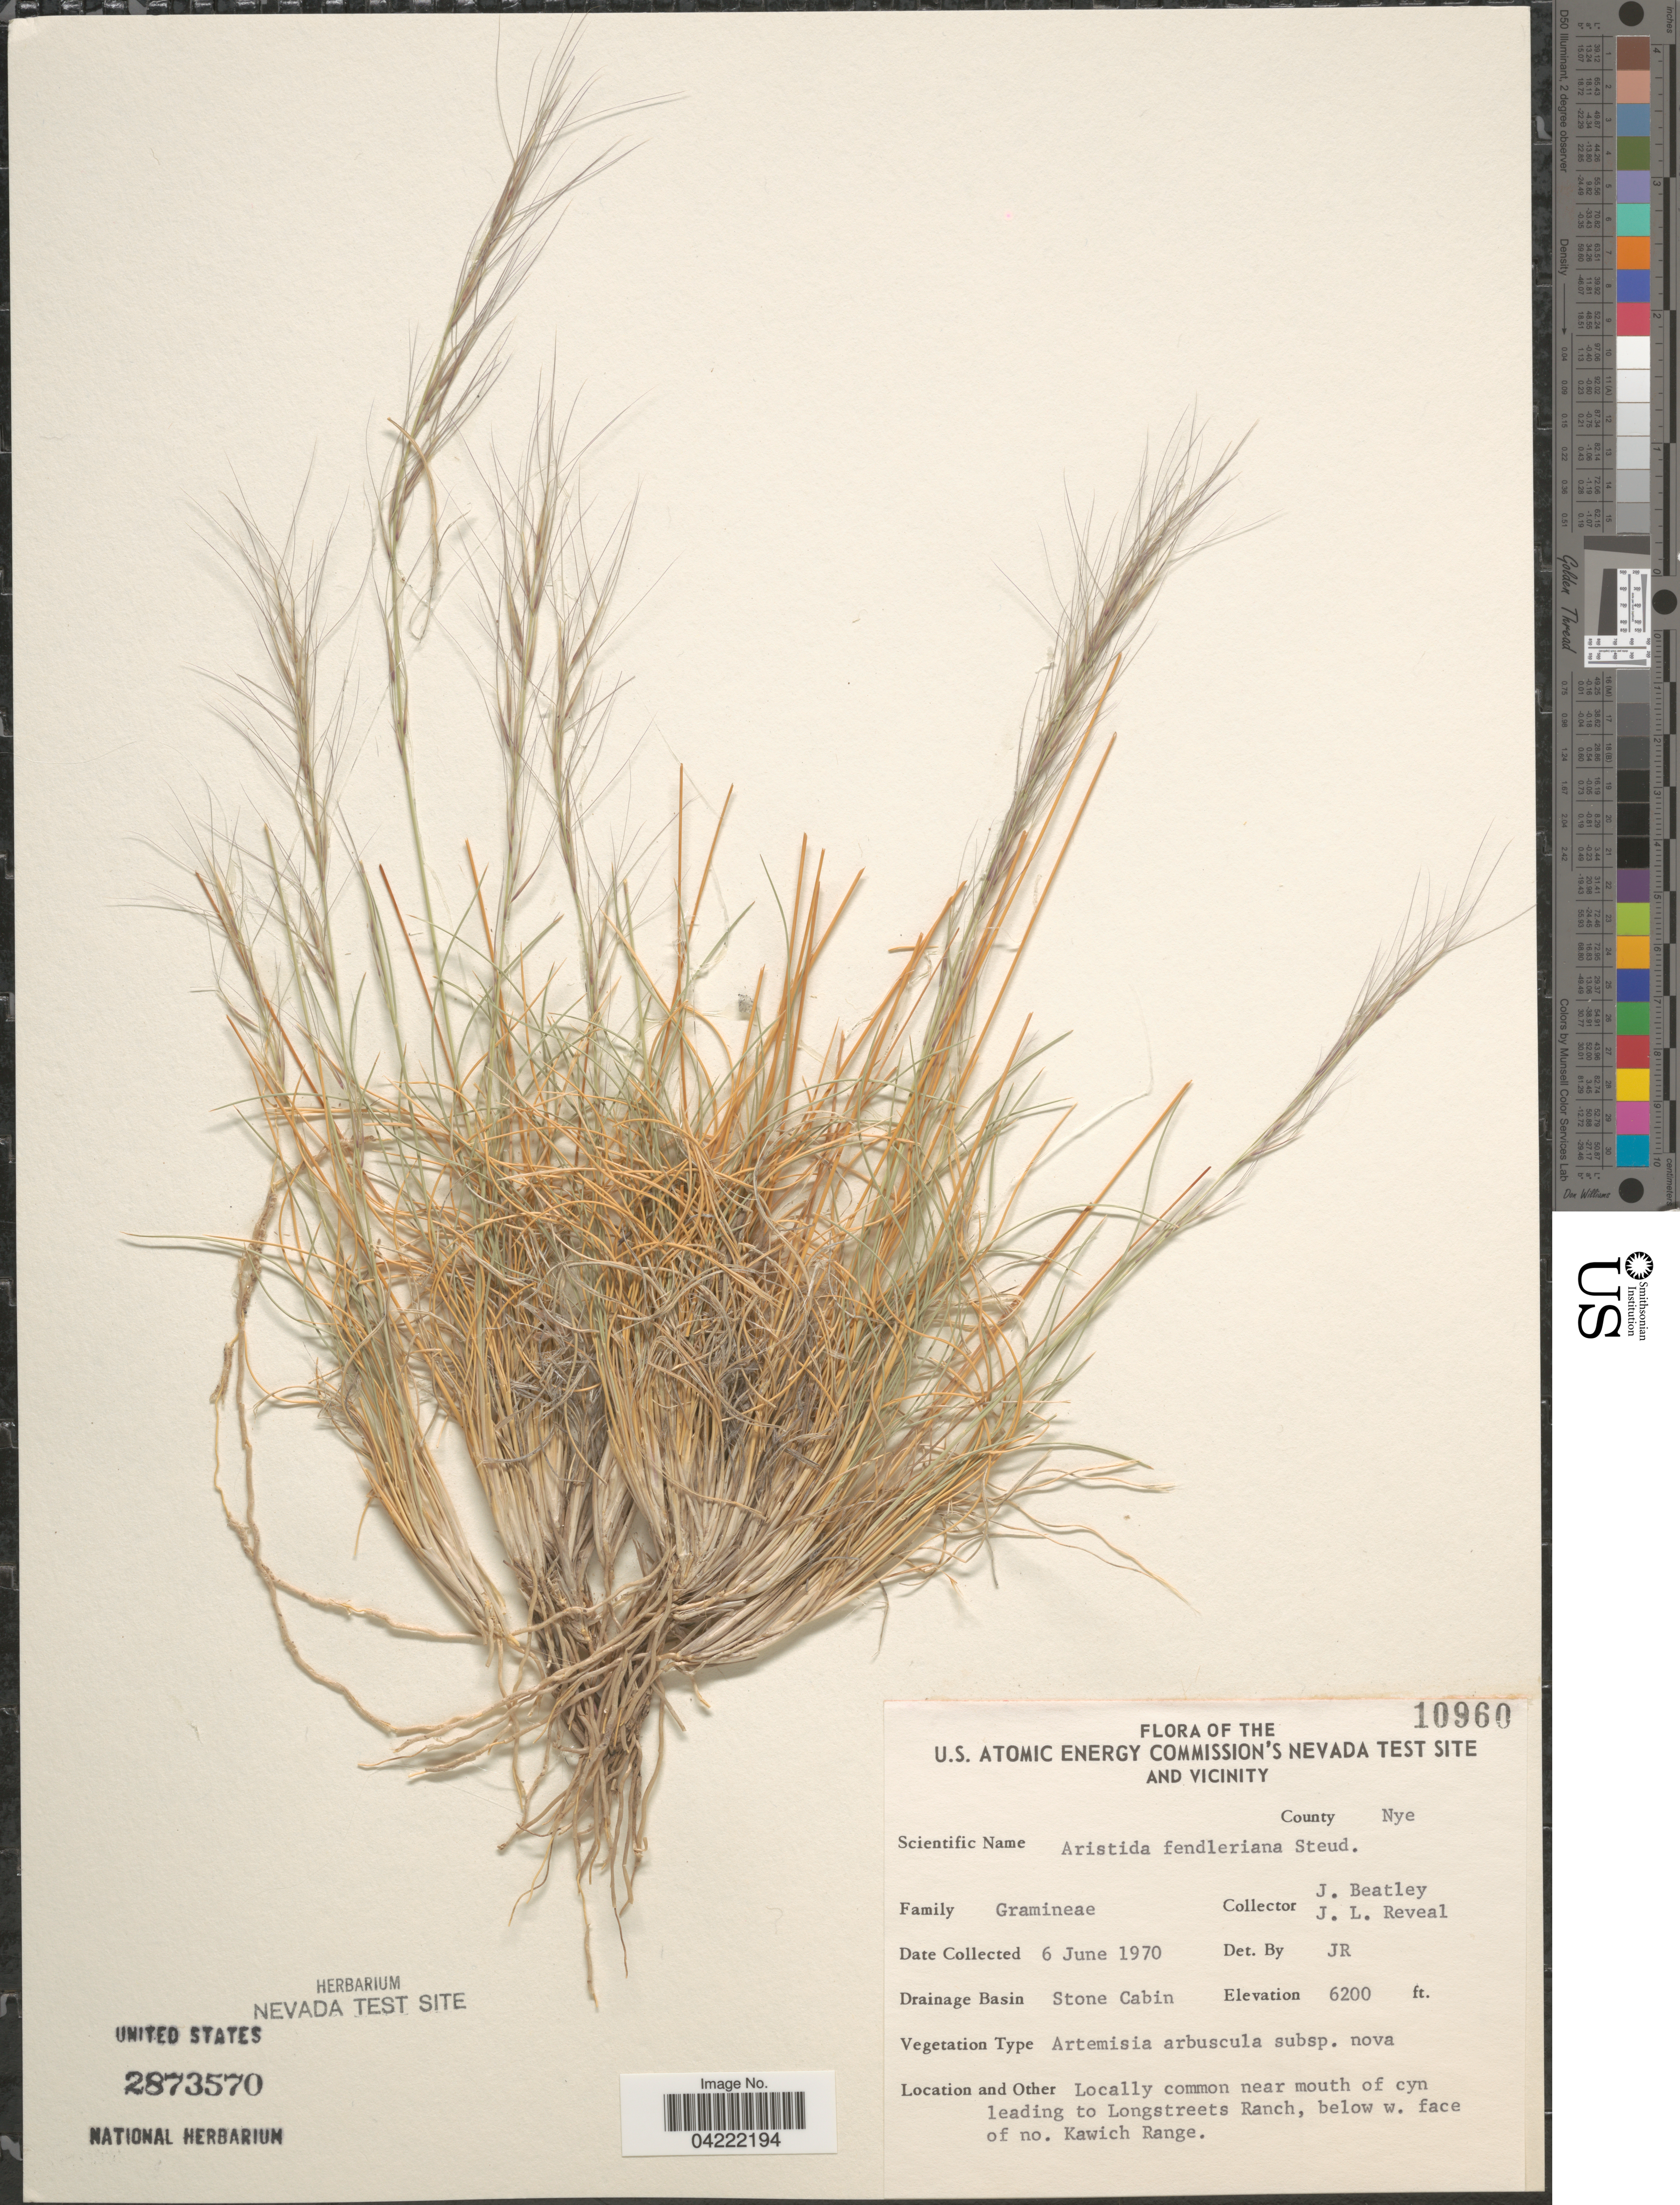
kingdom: Plantae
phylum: Tracheophyta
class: Liliopsida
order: Poales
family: Poaceae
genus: Aristida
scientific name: Aristida purpurea var. fendleriana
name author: (Steud.) Vasey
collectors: J. C. Beatley & J. L. Reveal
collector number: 10960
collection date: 1970-06-06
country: United States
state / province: Nevada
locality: U.S. Atomic Energy Commission's Nevada Test Site And Vicinity. County Nye. Drainage Basin Stone Cabin. Locally common near mouth of cyn leading to Longstreets Ranch, below w. face of no. Kawich Range.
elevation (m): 1890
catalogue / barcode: US 2873570